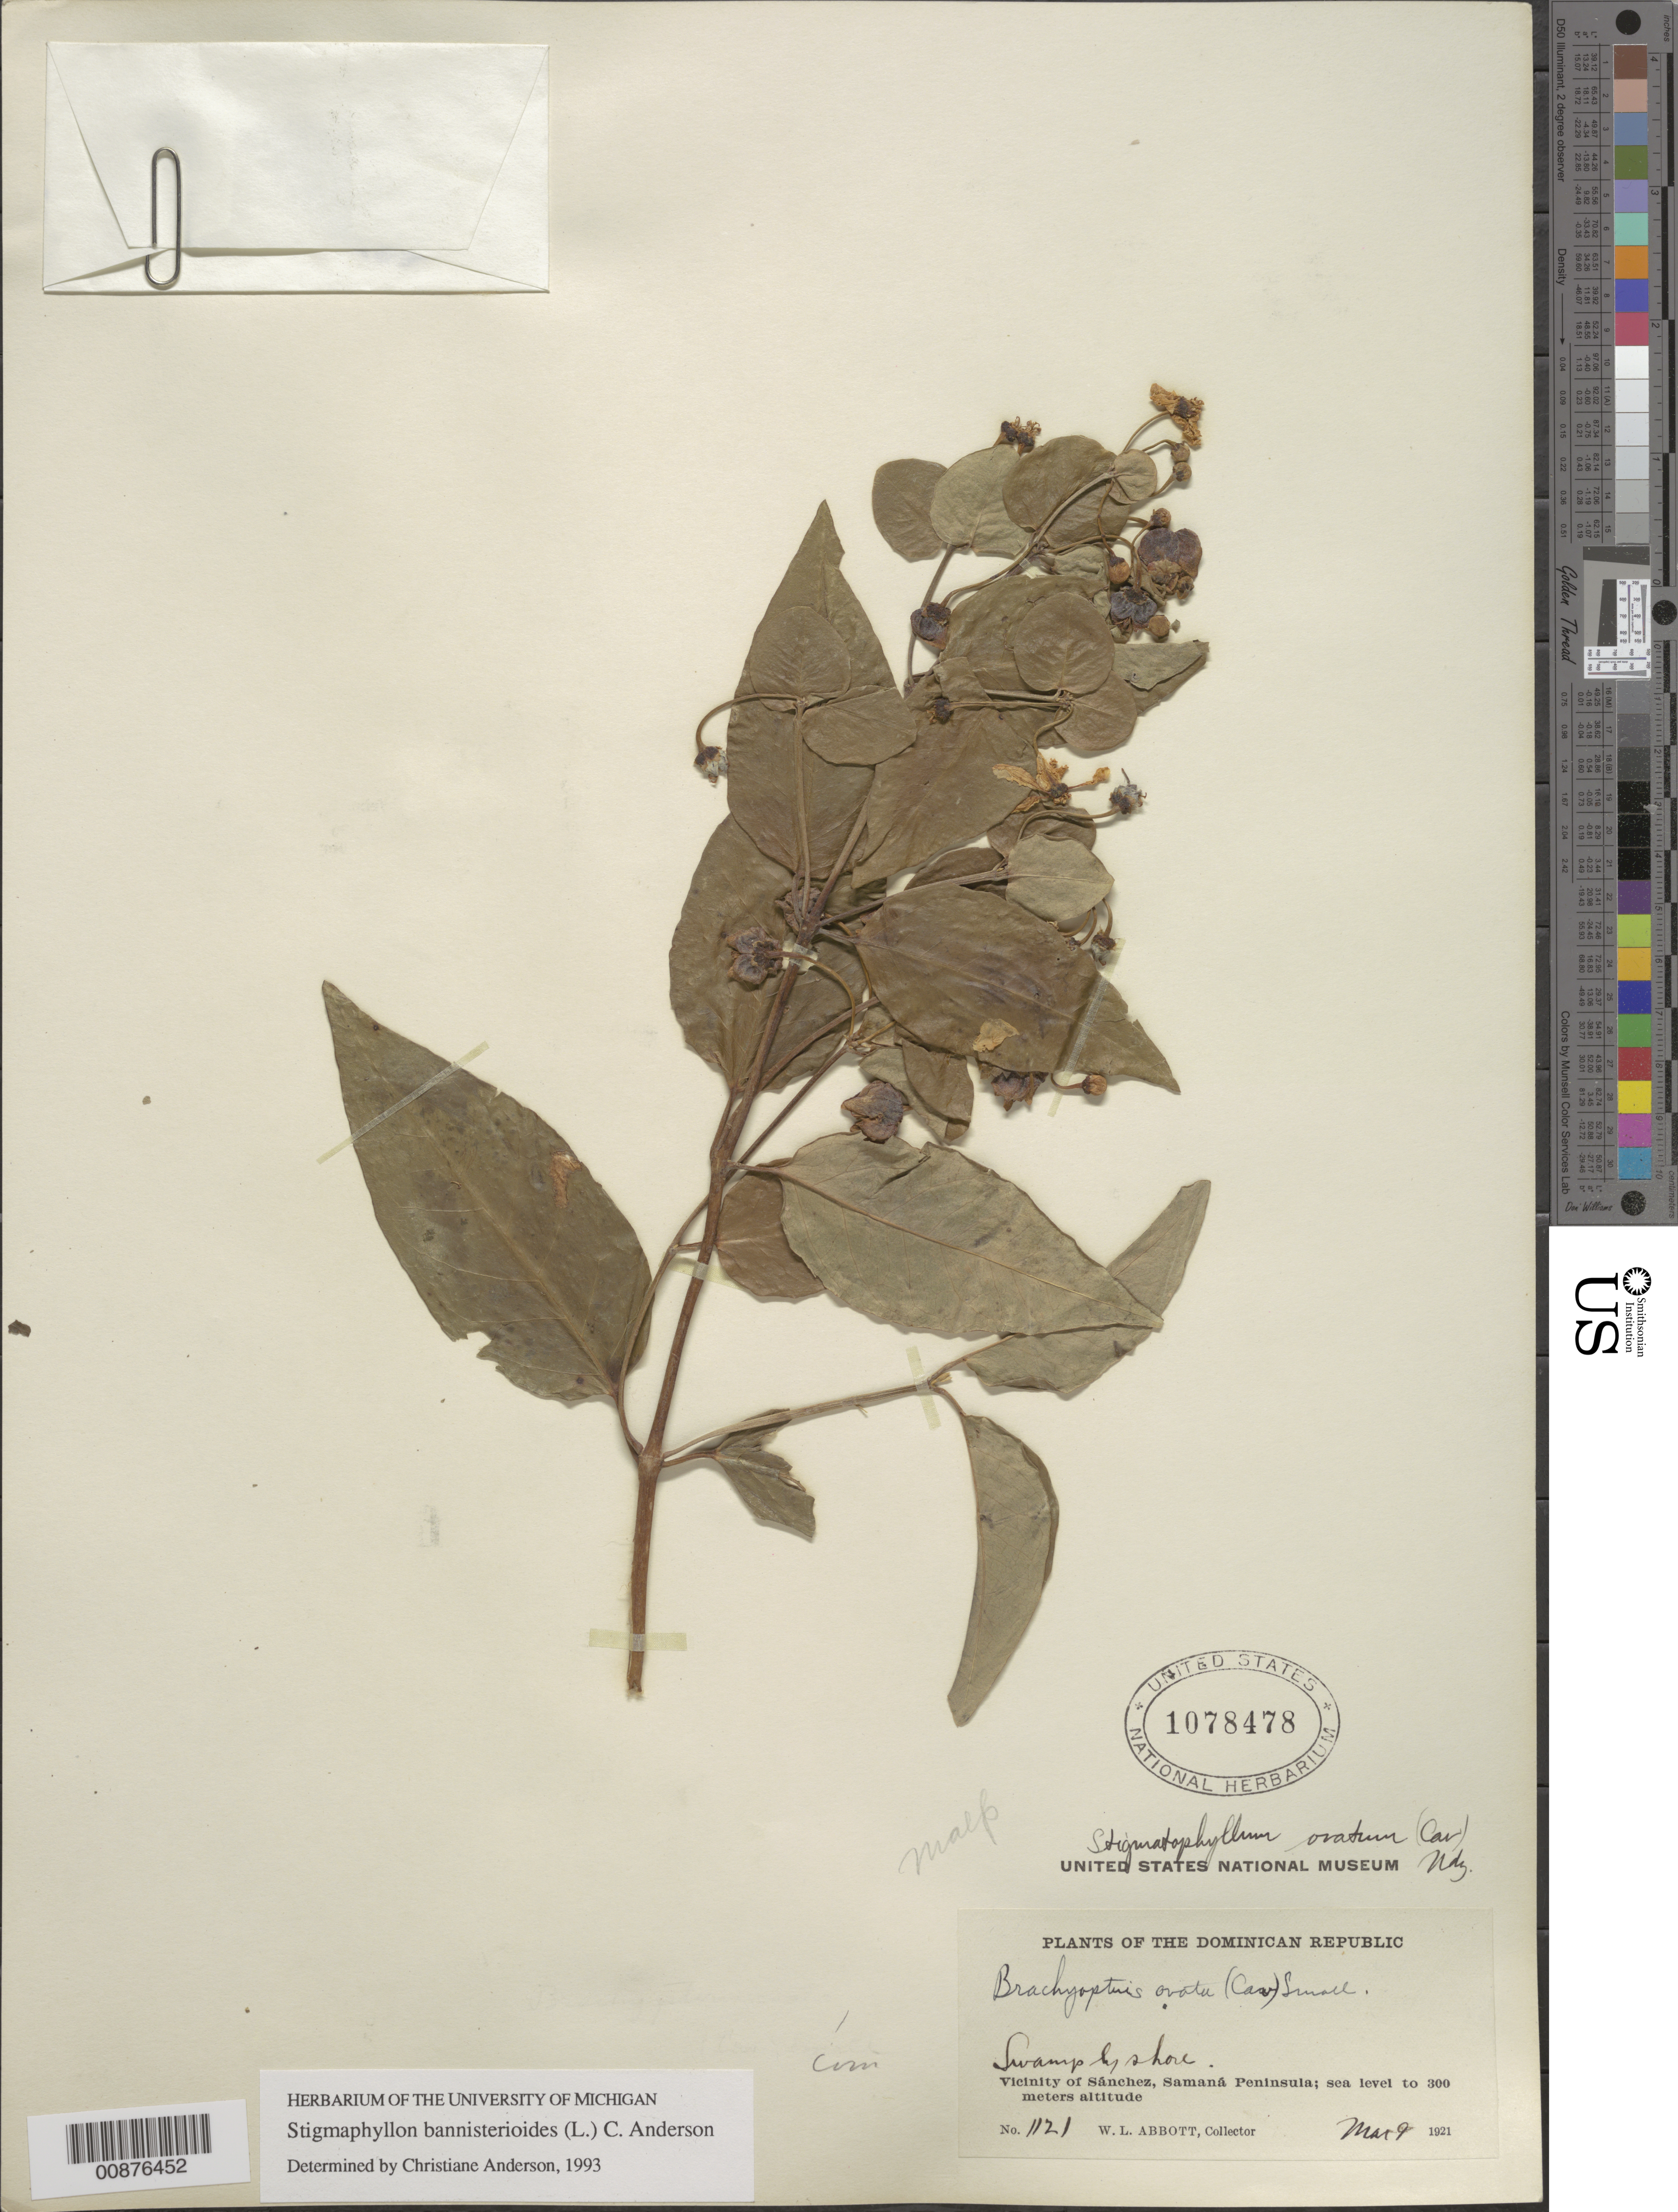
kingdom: Plantae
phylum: Tracheophyta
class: Magnoliopsida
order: Malpighiales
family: Malpighiaceae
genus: Stigmaphyllon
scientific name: Stigmaphyllon bannisterioides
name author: (L.) C.E. Anderson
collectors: W. L. Abbott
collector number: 1121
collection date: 1921-03-09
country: Dominican Republic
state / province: Samaná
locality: Vicinity of Sánchez, Samaná Peninsula.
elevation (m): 0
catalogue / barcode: US 1078478